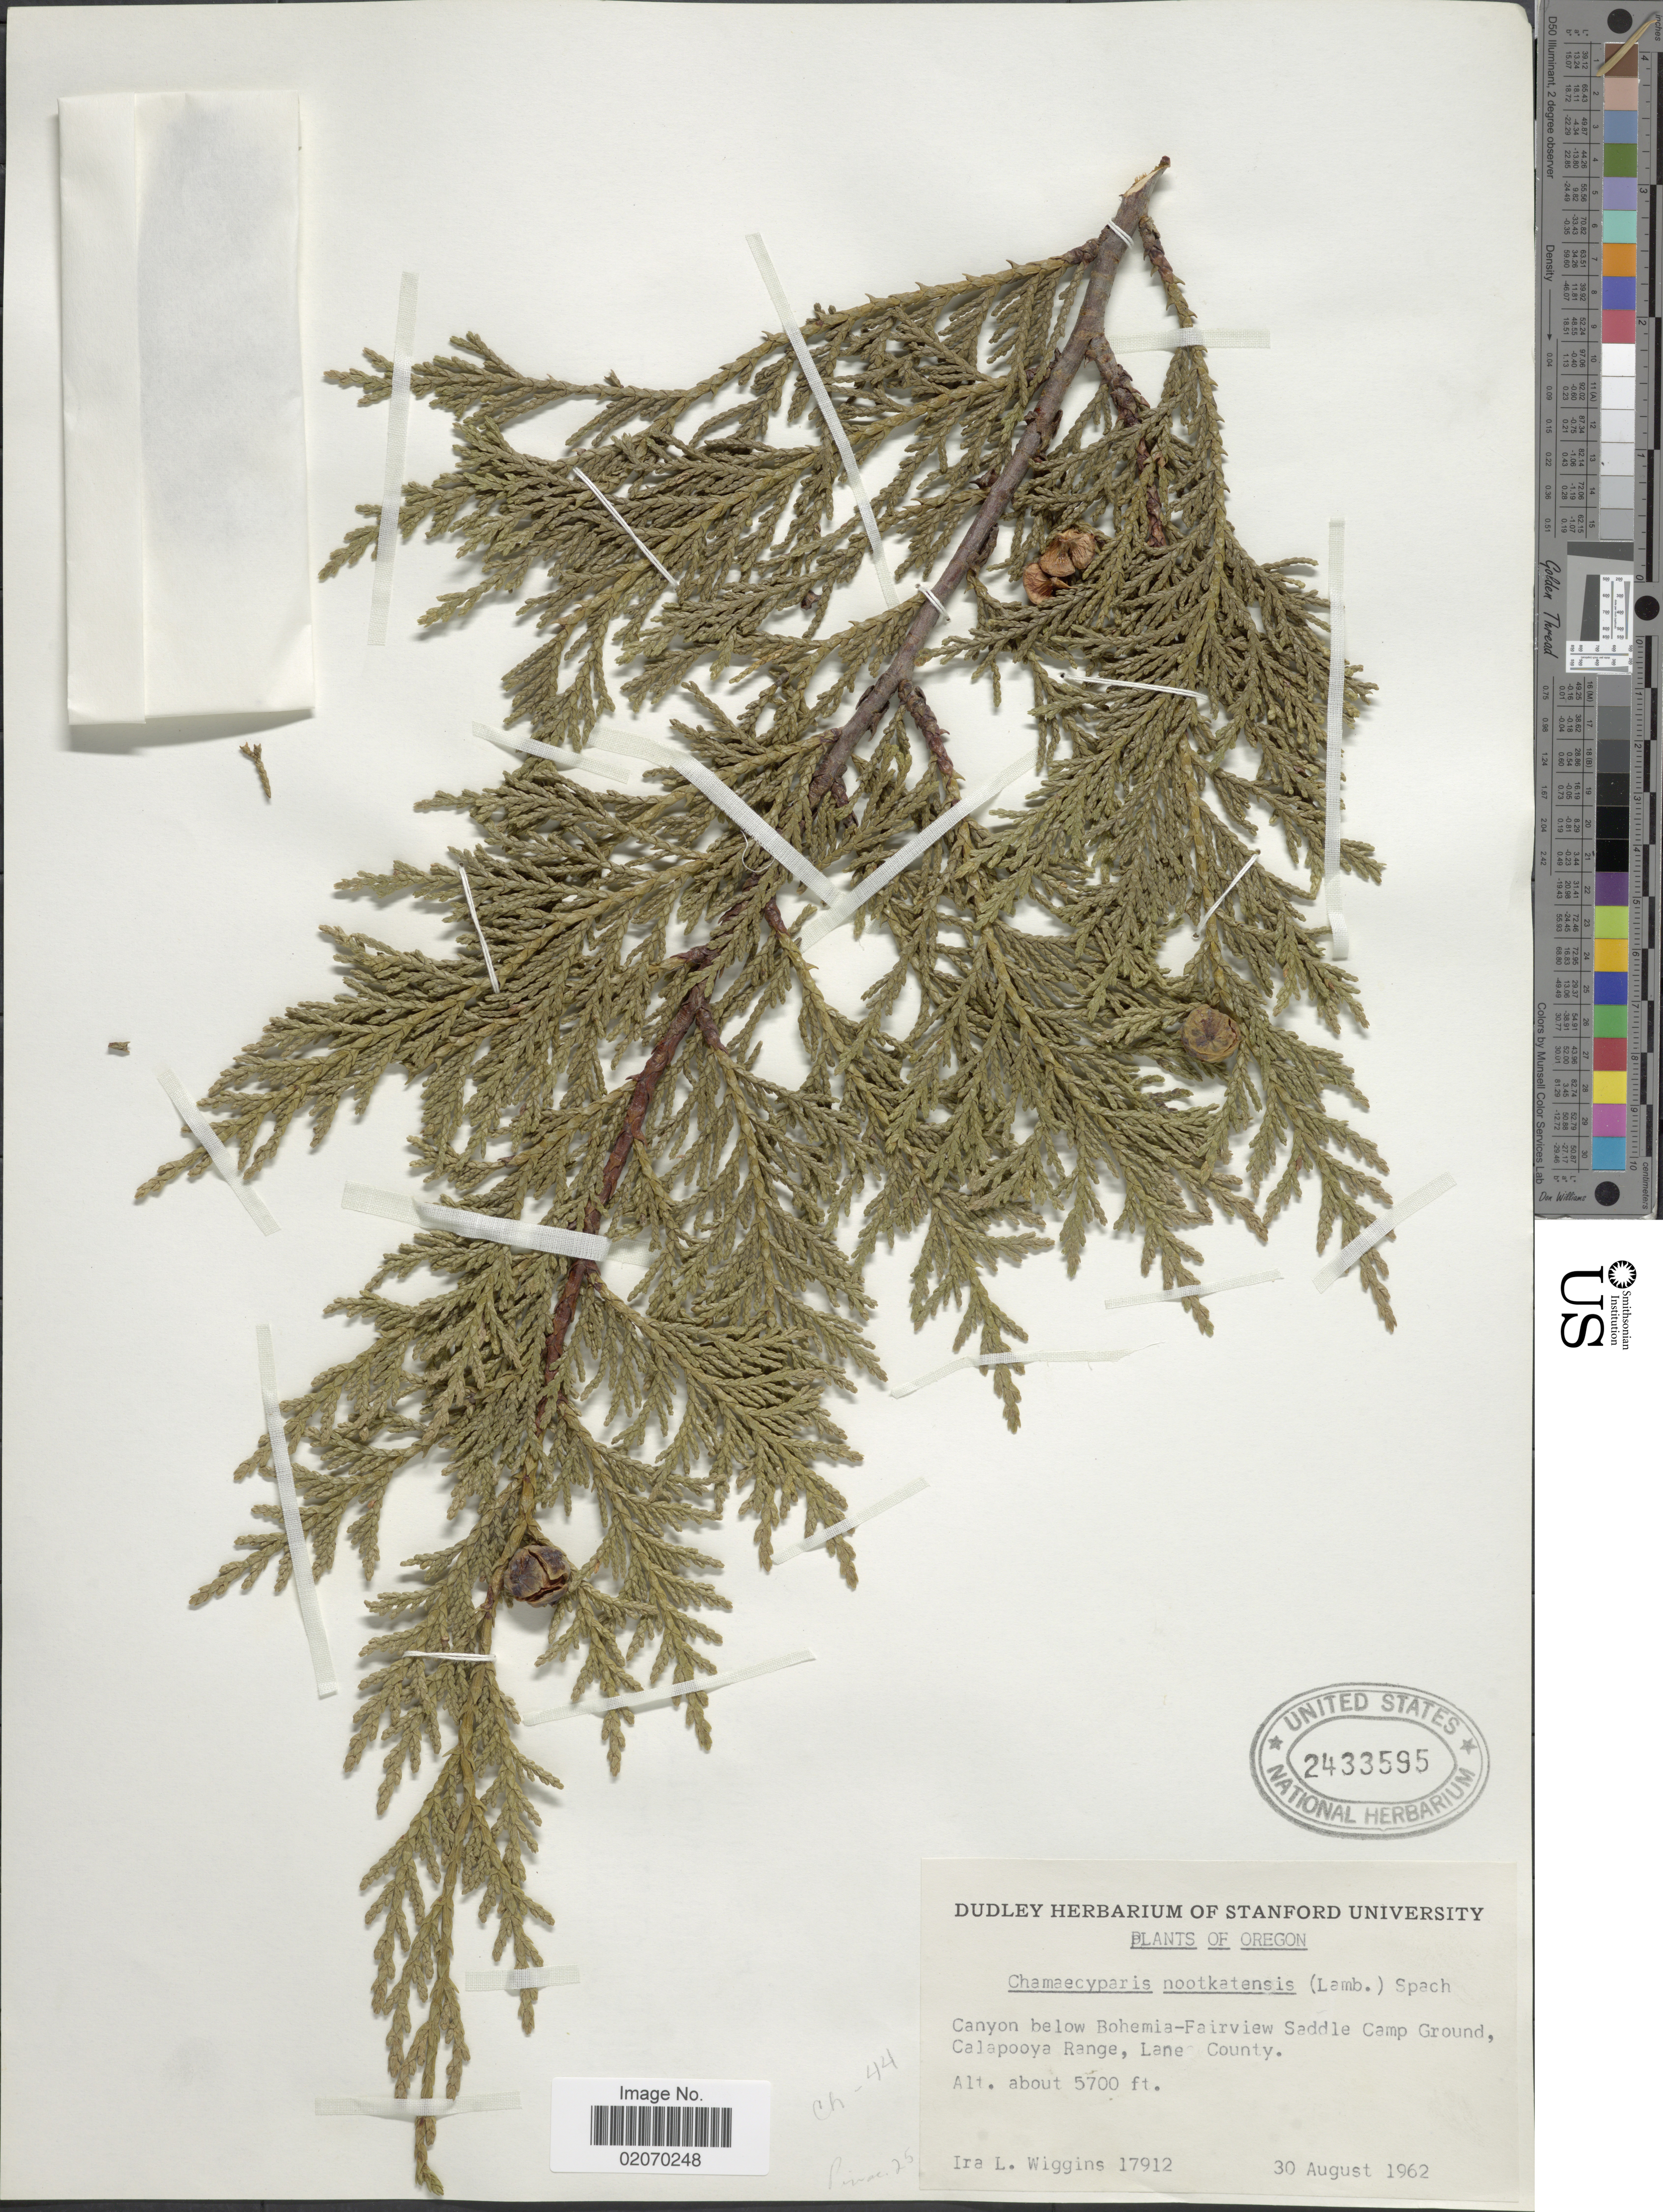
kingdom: Plantae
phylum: Tracheophyta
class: Pinopsida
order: Pinales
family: Cupressaceae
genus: Chamaecyparis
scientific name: Chamaecyparis nootkatensis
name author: (D. Don) Spach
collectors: I. L. Wiggins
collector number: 17912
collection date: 1962-08-30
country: United States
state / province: Oregon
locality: Canyon below Bohemia-Fairview Saddle Camp Ground, Calapooya Range, Lane County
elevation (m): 1737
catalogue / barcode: US 2433595